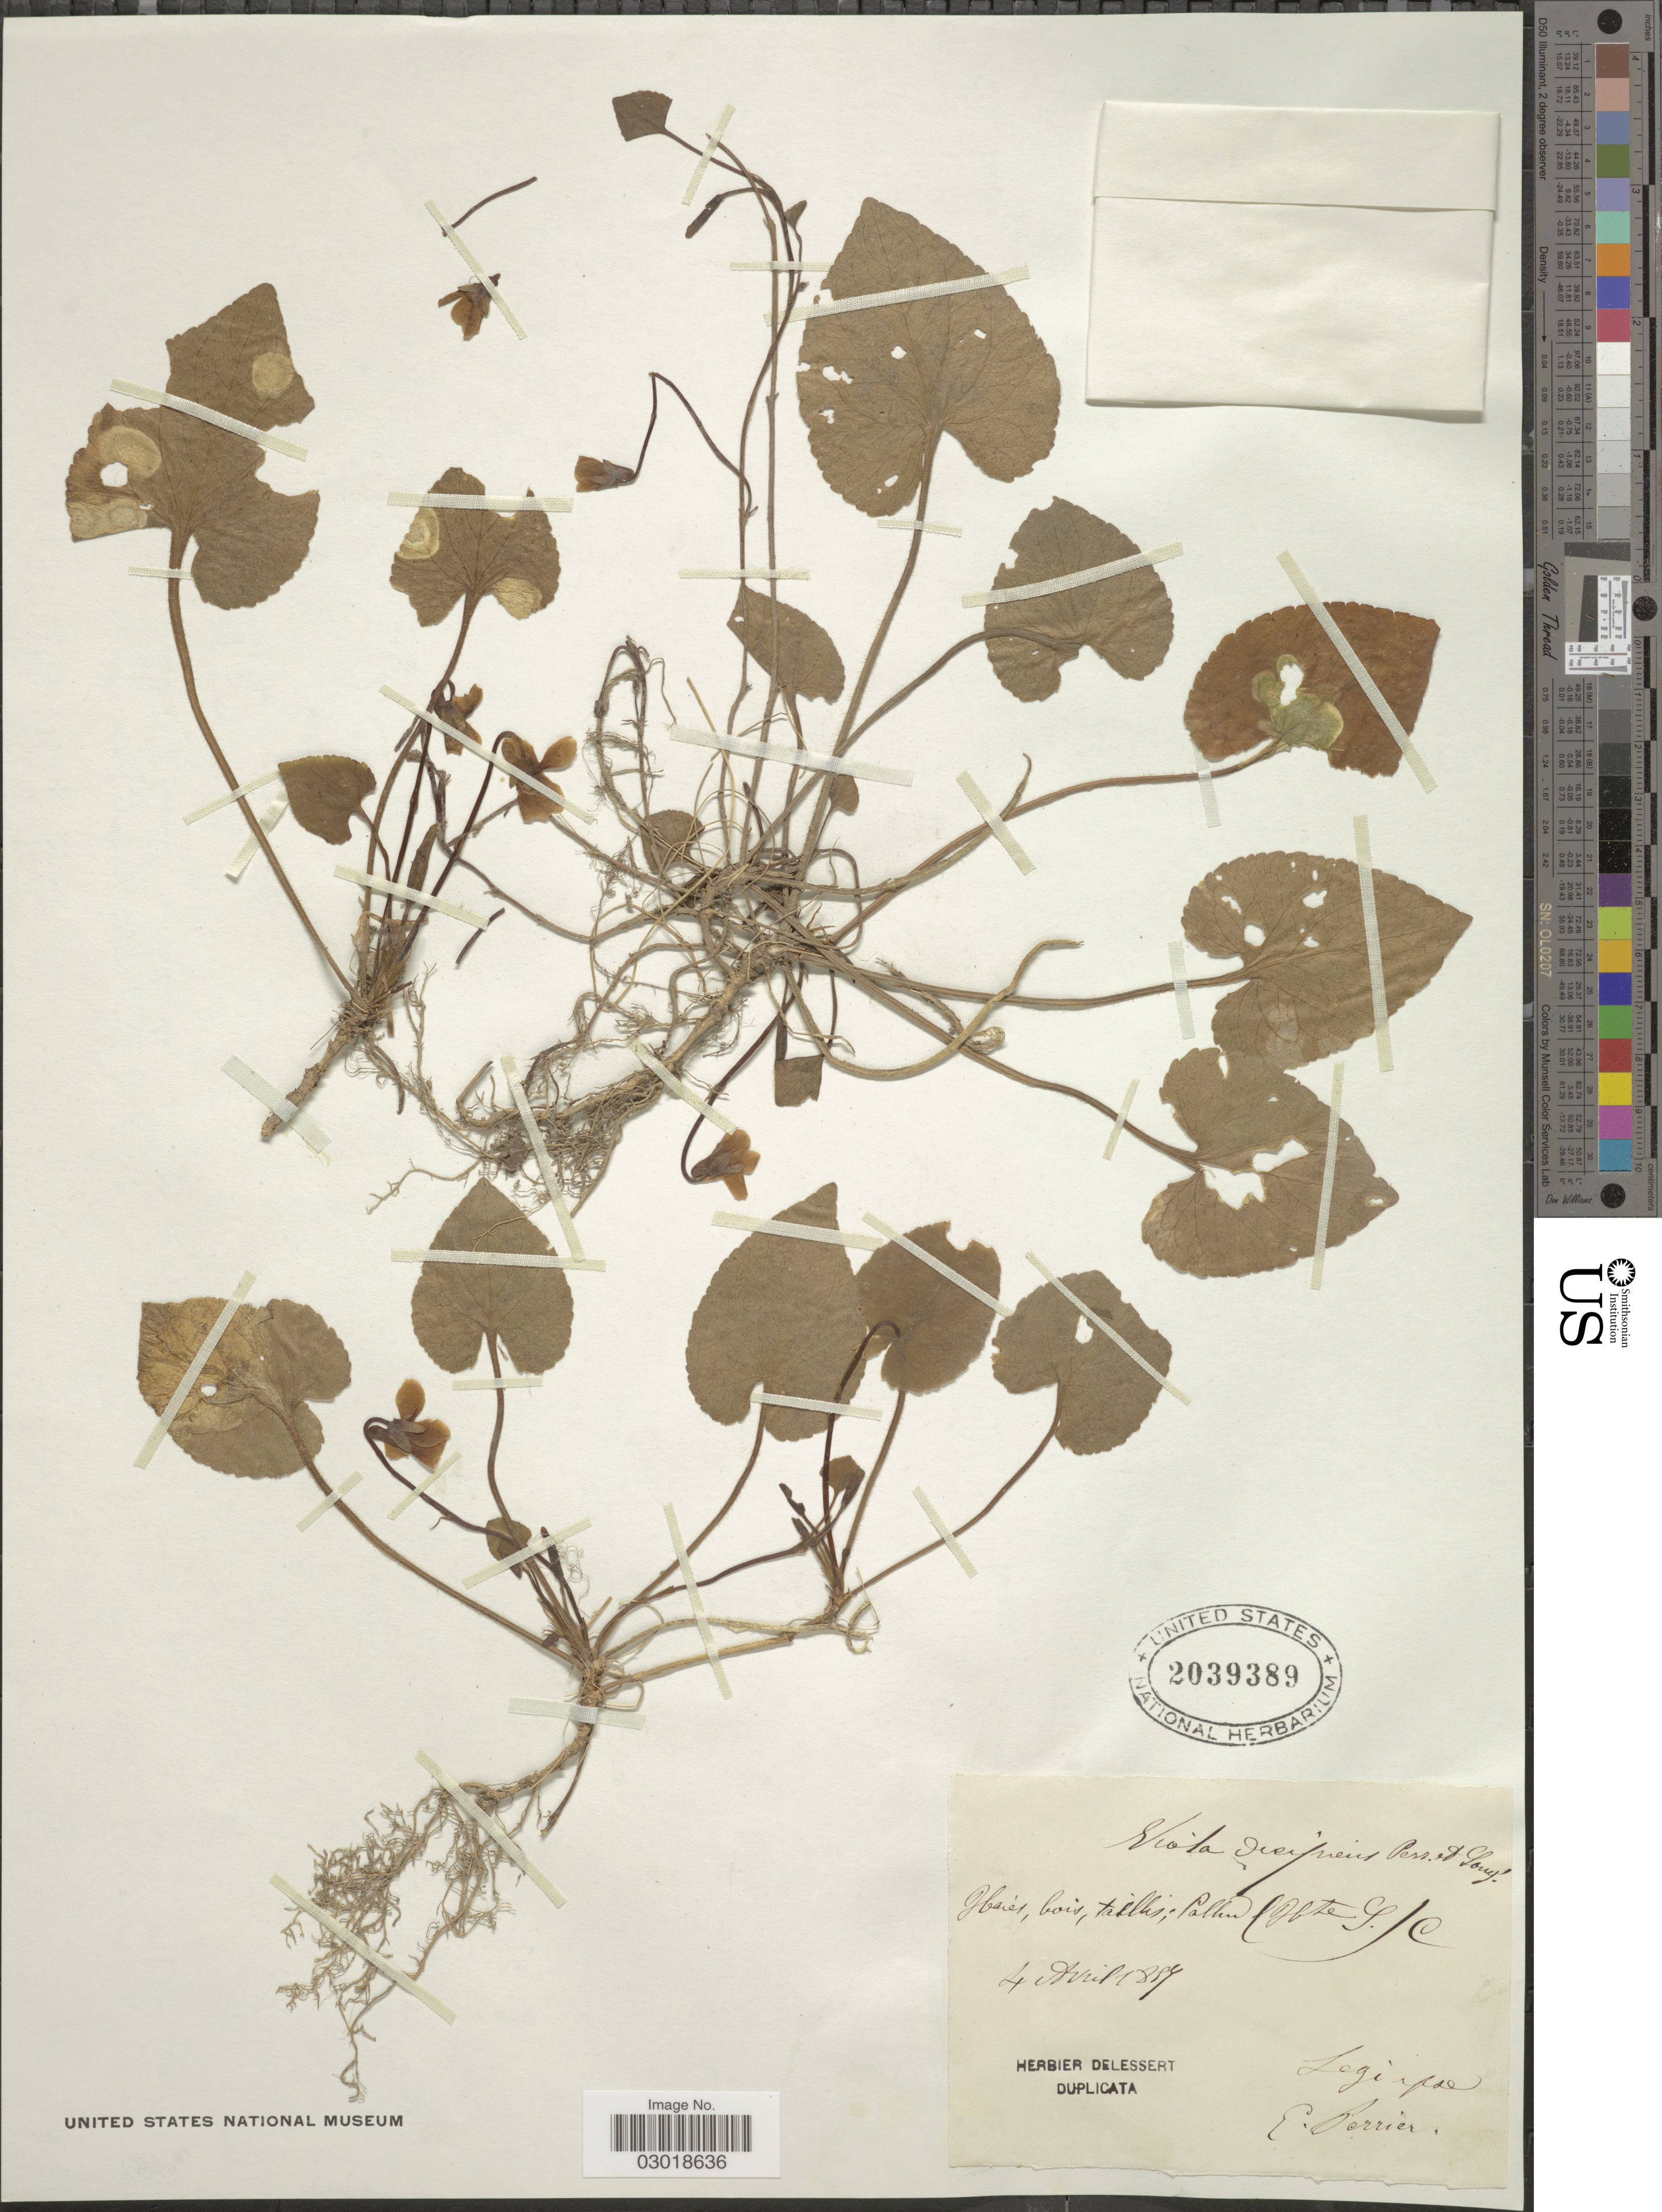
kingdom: Plantae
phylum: Tracheophyta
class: Magnoliopsida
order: Malpighiales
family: Violaceae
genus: Viola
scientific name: Viola decipiens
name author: Reiche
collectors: E. Perrier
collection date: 1857-04-04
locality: Pers. et Sous. [unsure placement] [interpreted]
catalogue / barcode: US 2039389